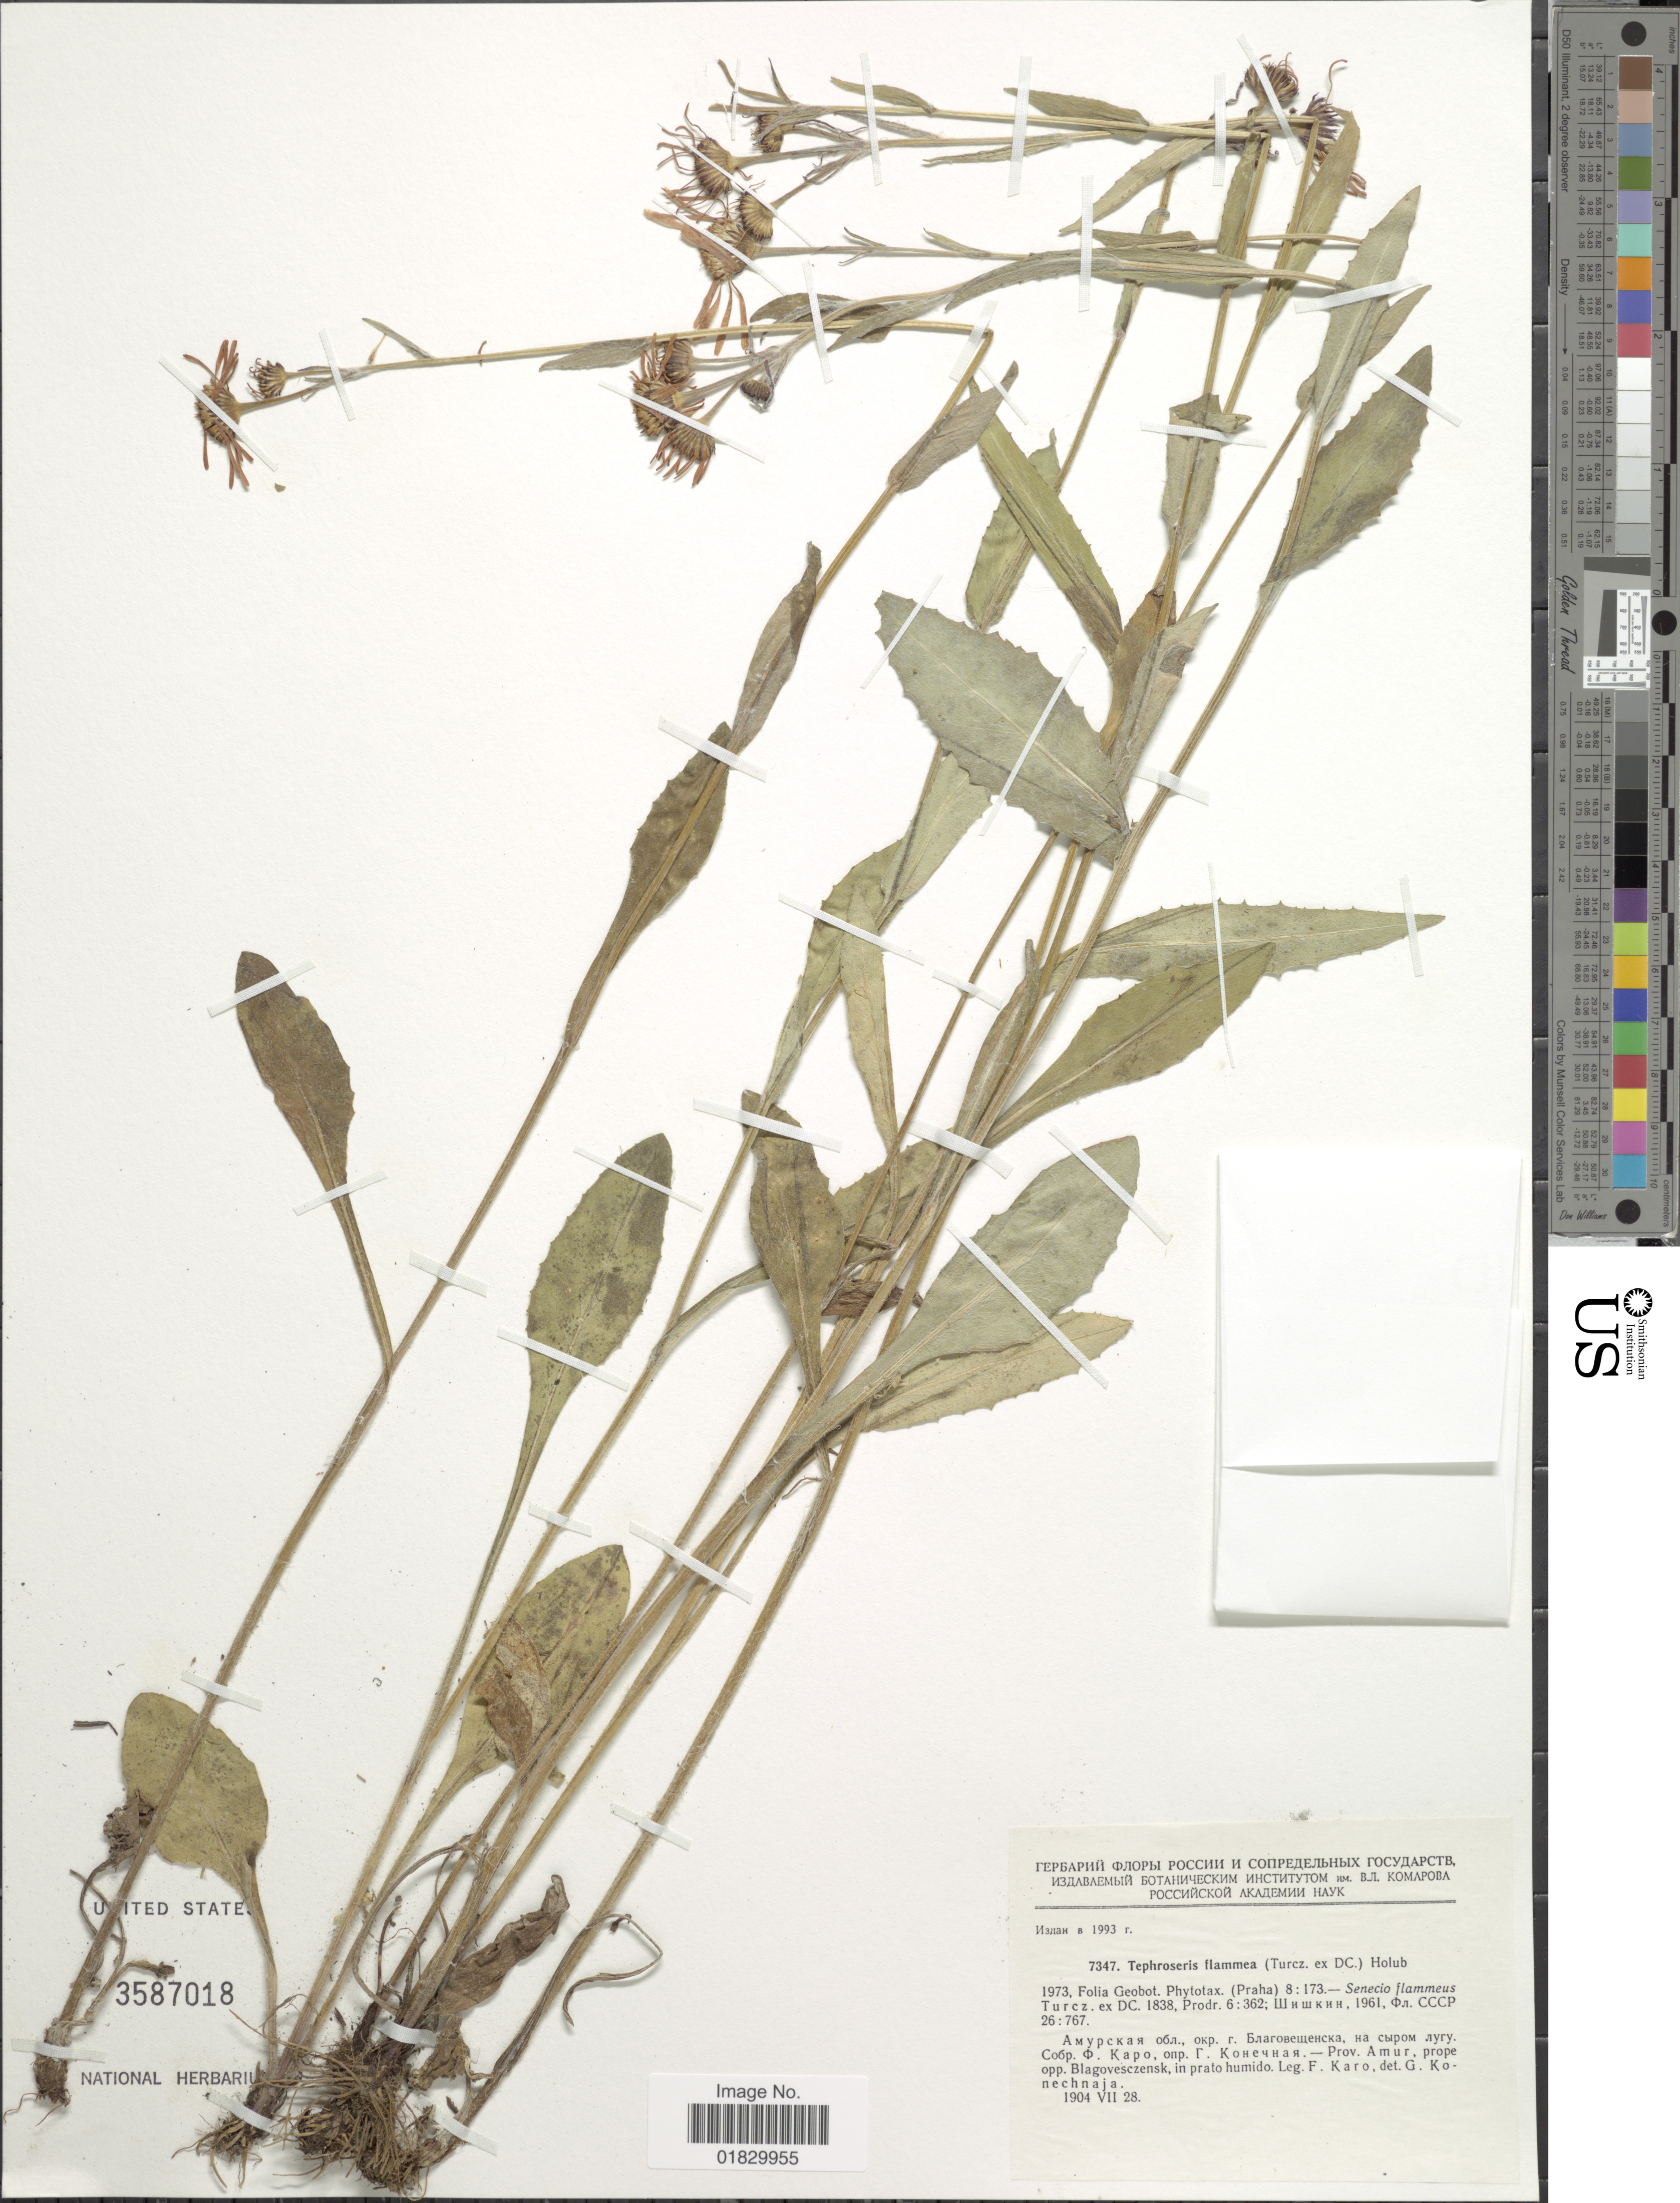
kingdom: Plantae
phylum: Tracheophyta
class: Magnoliopsida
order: Asterales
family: Asteraceae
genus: Tephroseris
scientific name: Tephroseris flammea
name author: (Turcz. ex DC.) Holub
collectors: F. Karo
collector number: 7347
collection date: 1904-07-28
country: Russian Federation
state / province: Amur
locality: Prov. Amur, prope opp. Blagovesczensk, in prato humido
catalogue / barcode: US 3587018